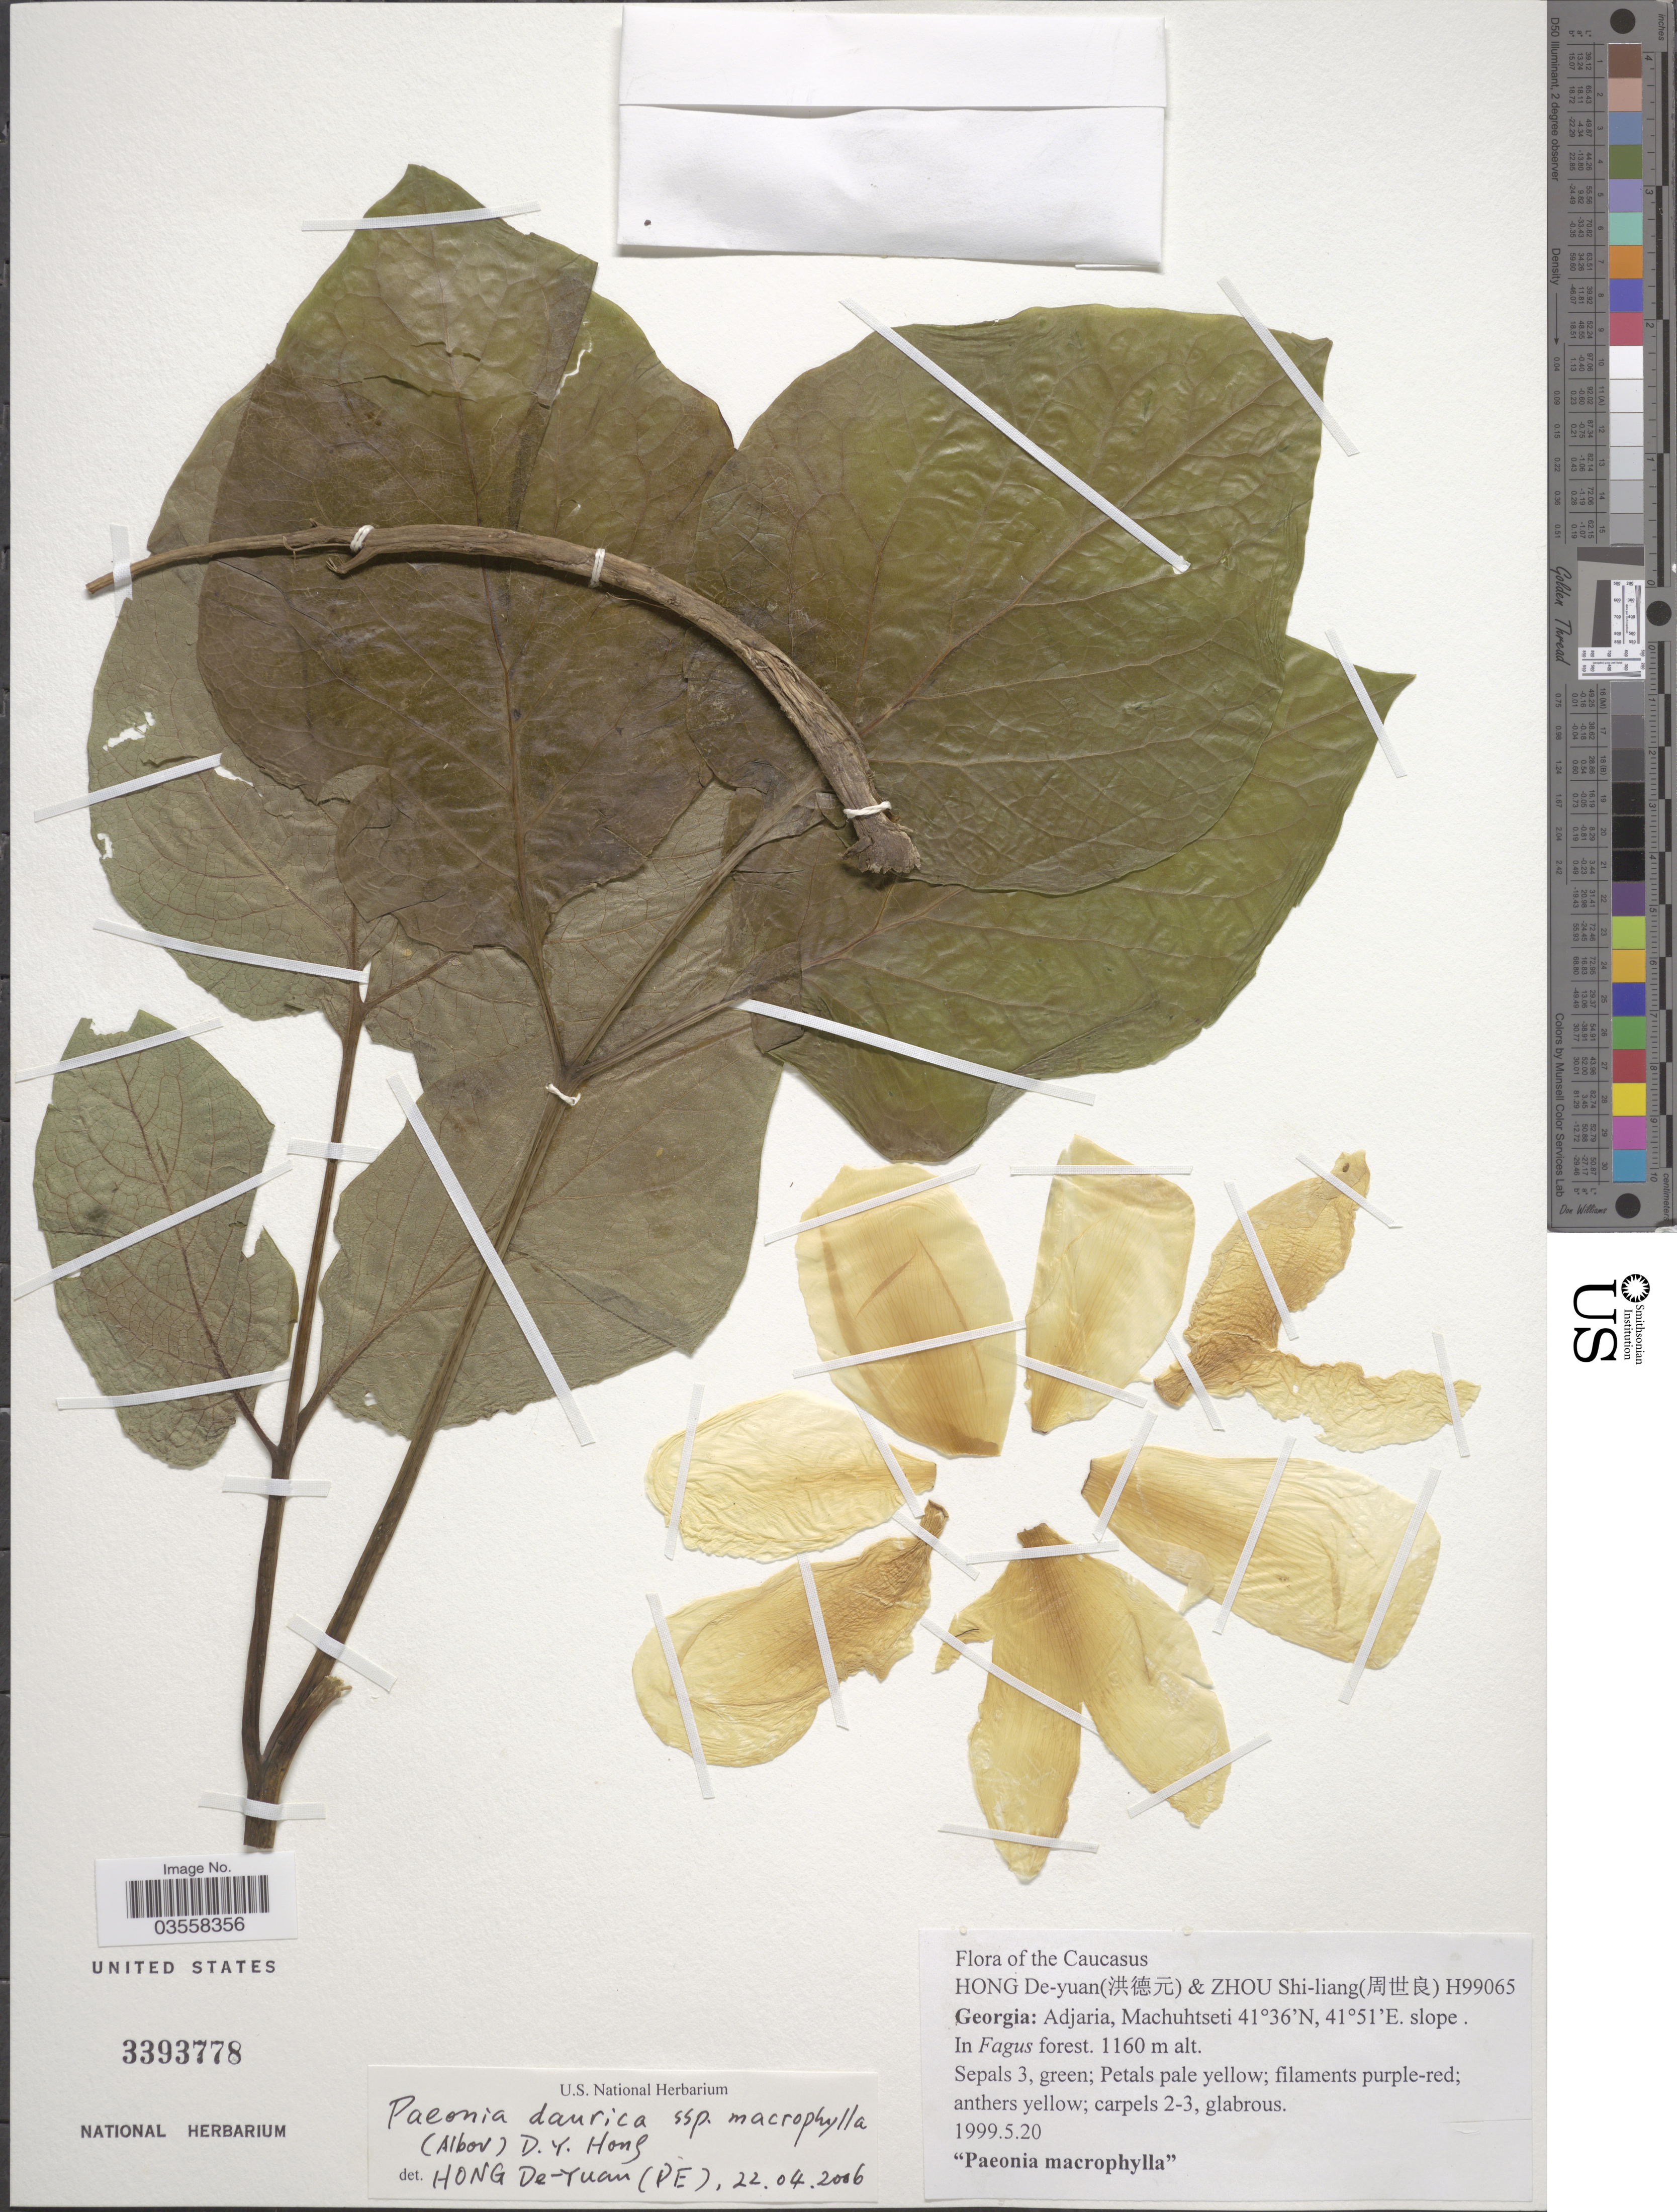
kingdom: Plantae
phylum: Tracheophyta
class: Magnoliopsida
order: Saxifragales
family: Paeoniaceae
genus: Paeonia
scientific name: Paeonia daurica subsp. macrophylla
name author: (Albov) D.Y. Hong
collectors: D.-Y. Hong & S. Zhou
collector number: H99065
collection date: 1999-05-20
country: Georgia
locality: The Caucasus. Adjaria, Machuhtseti.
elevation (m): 1160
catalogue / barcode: US 3393778